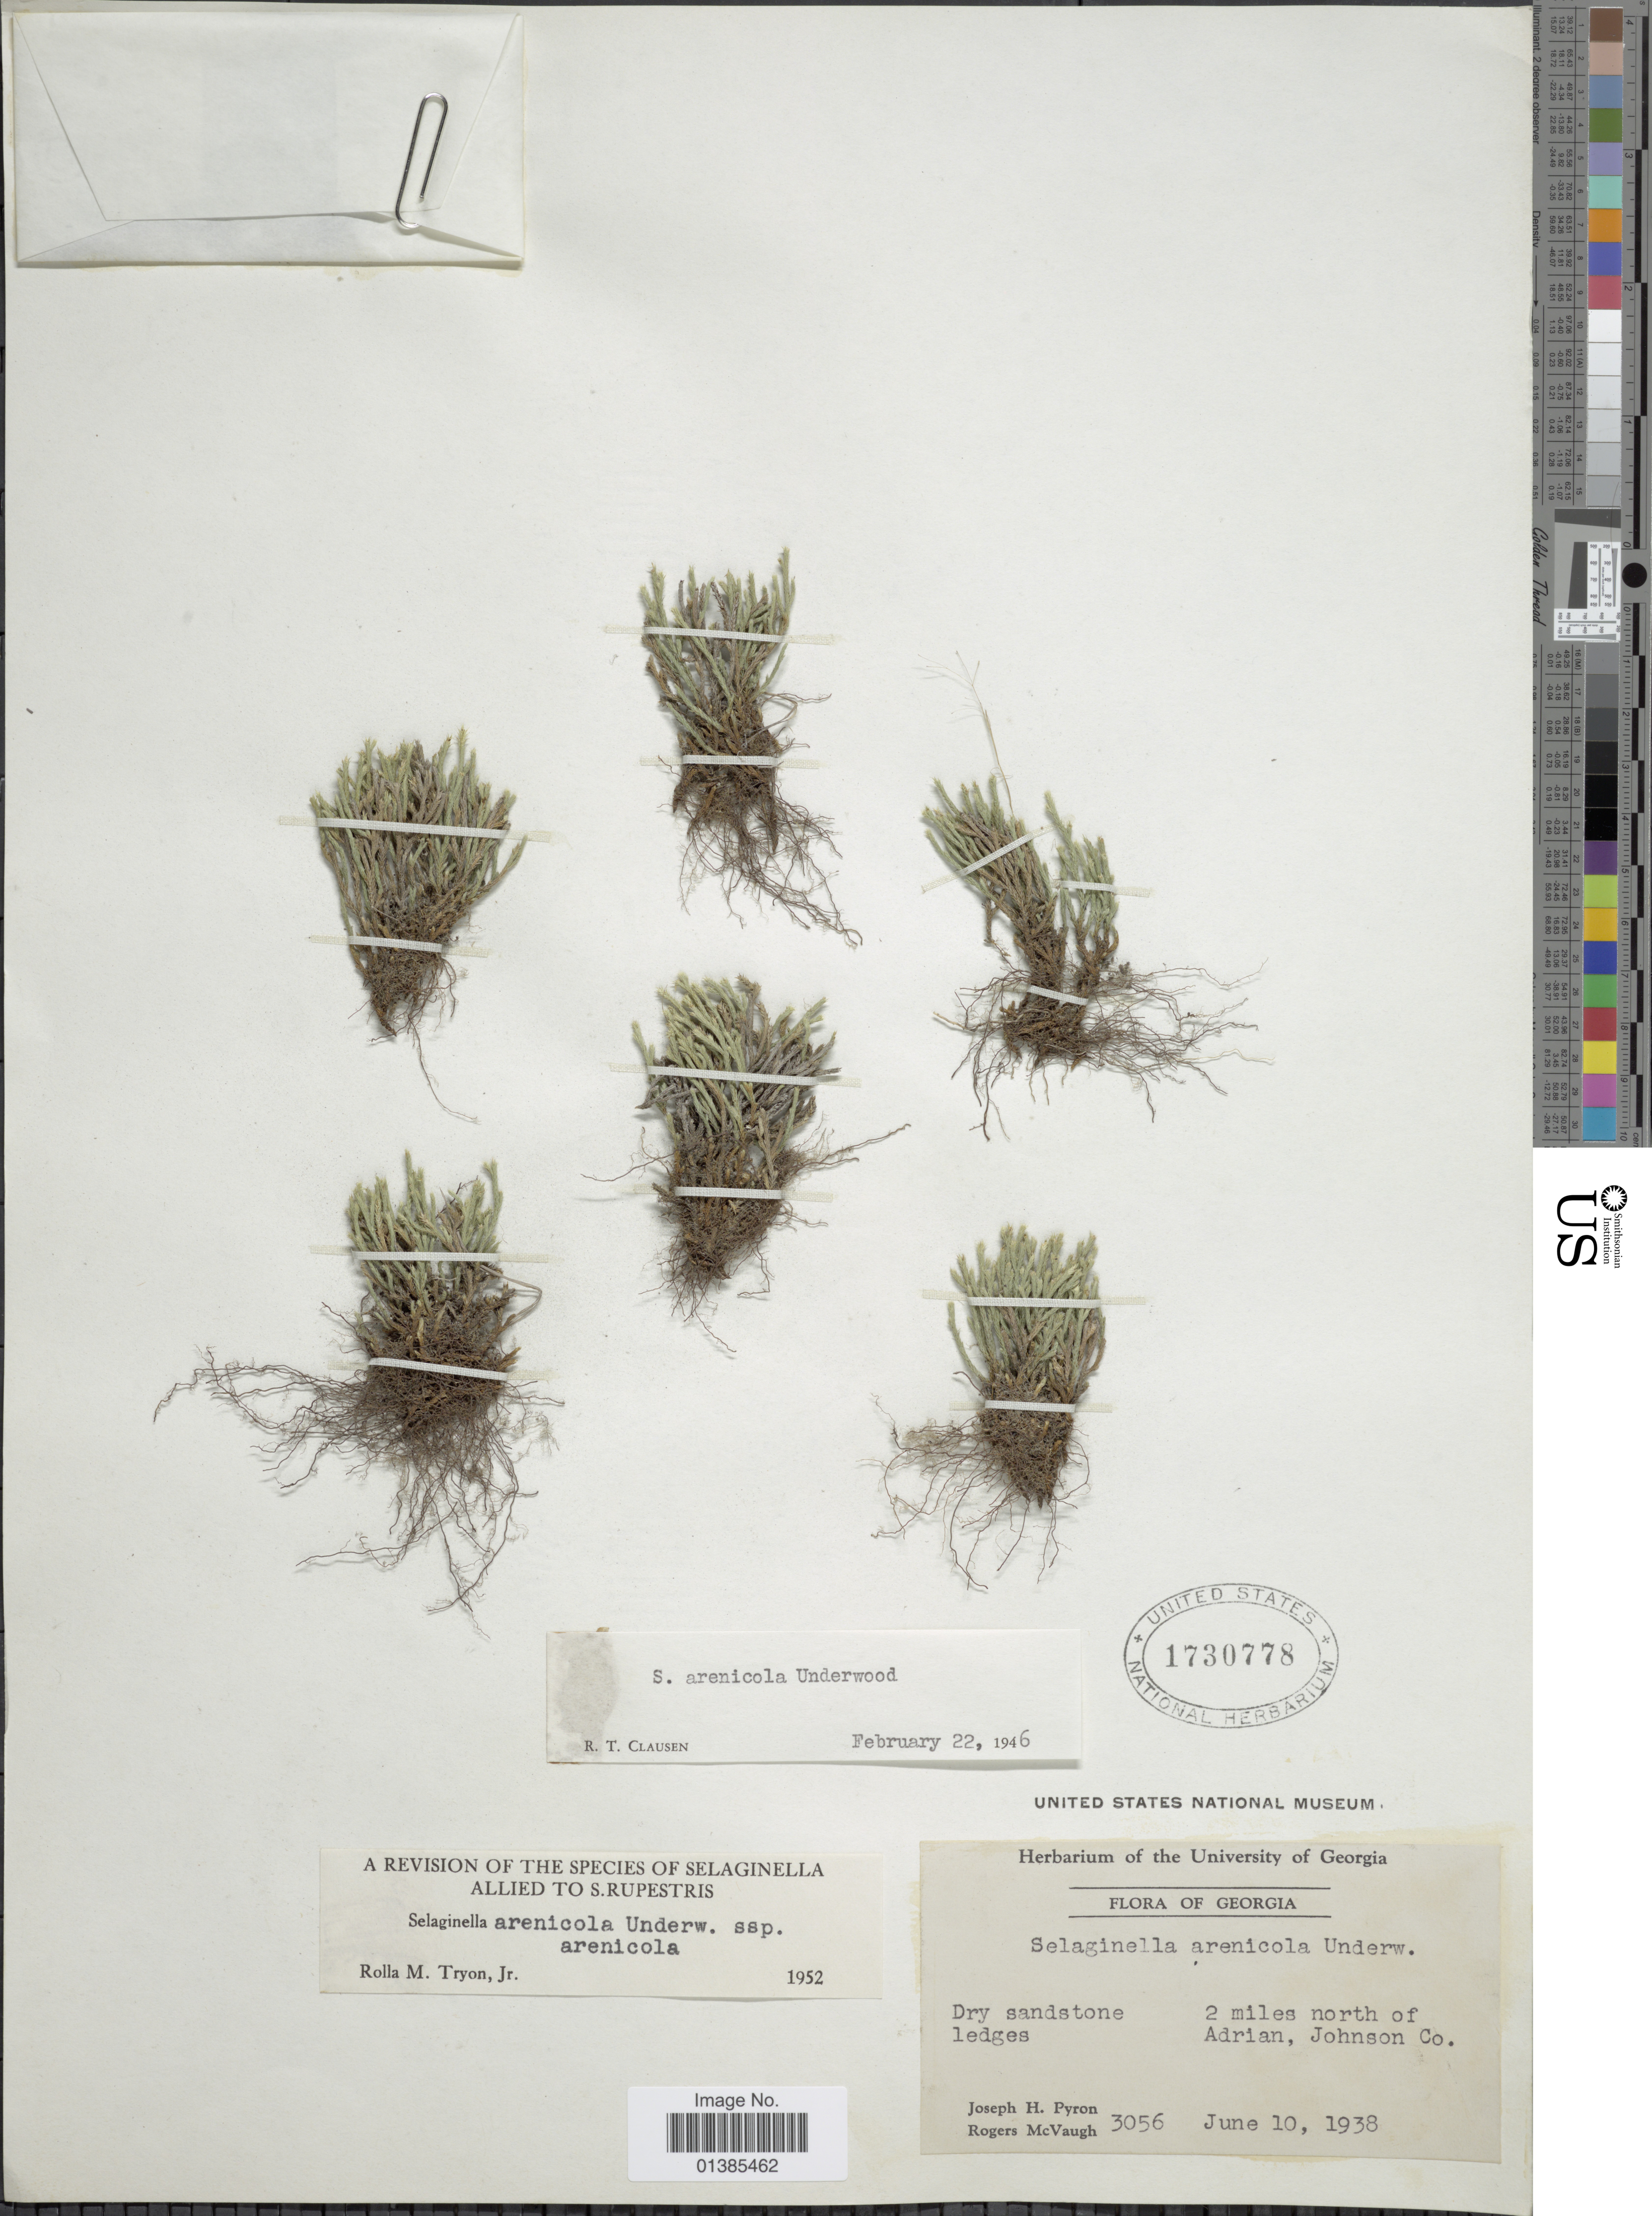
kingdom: Plantae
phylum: Tracheophyta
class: Lycopodiopsida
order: Selaginellales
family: Selaginellaceae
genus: Selaginella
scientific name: Selaginella arenicola subsp. arenicola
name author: Underw.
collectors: J. H. Pyron & R. McVaugh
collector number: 3056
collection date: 1938-06-10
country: United States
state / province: Georgia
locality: Dry sandstone ledges. 2 miles north of Adrian, Johnson Co.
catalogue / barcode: US 1730778